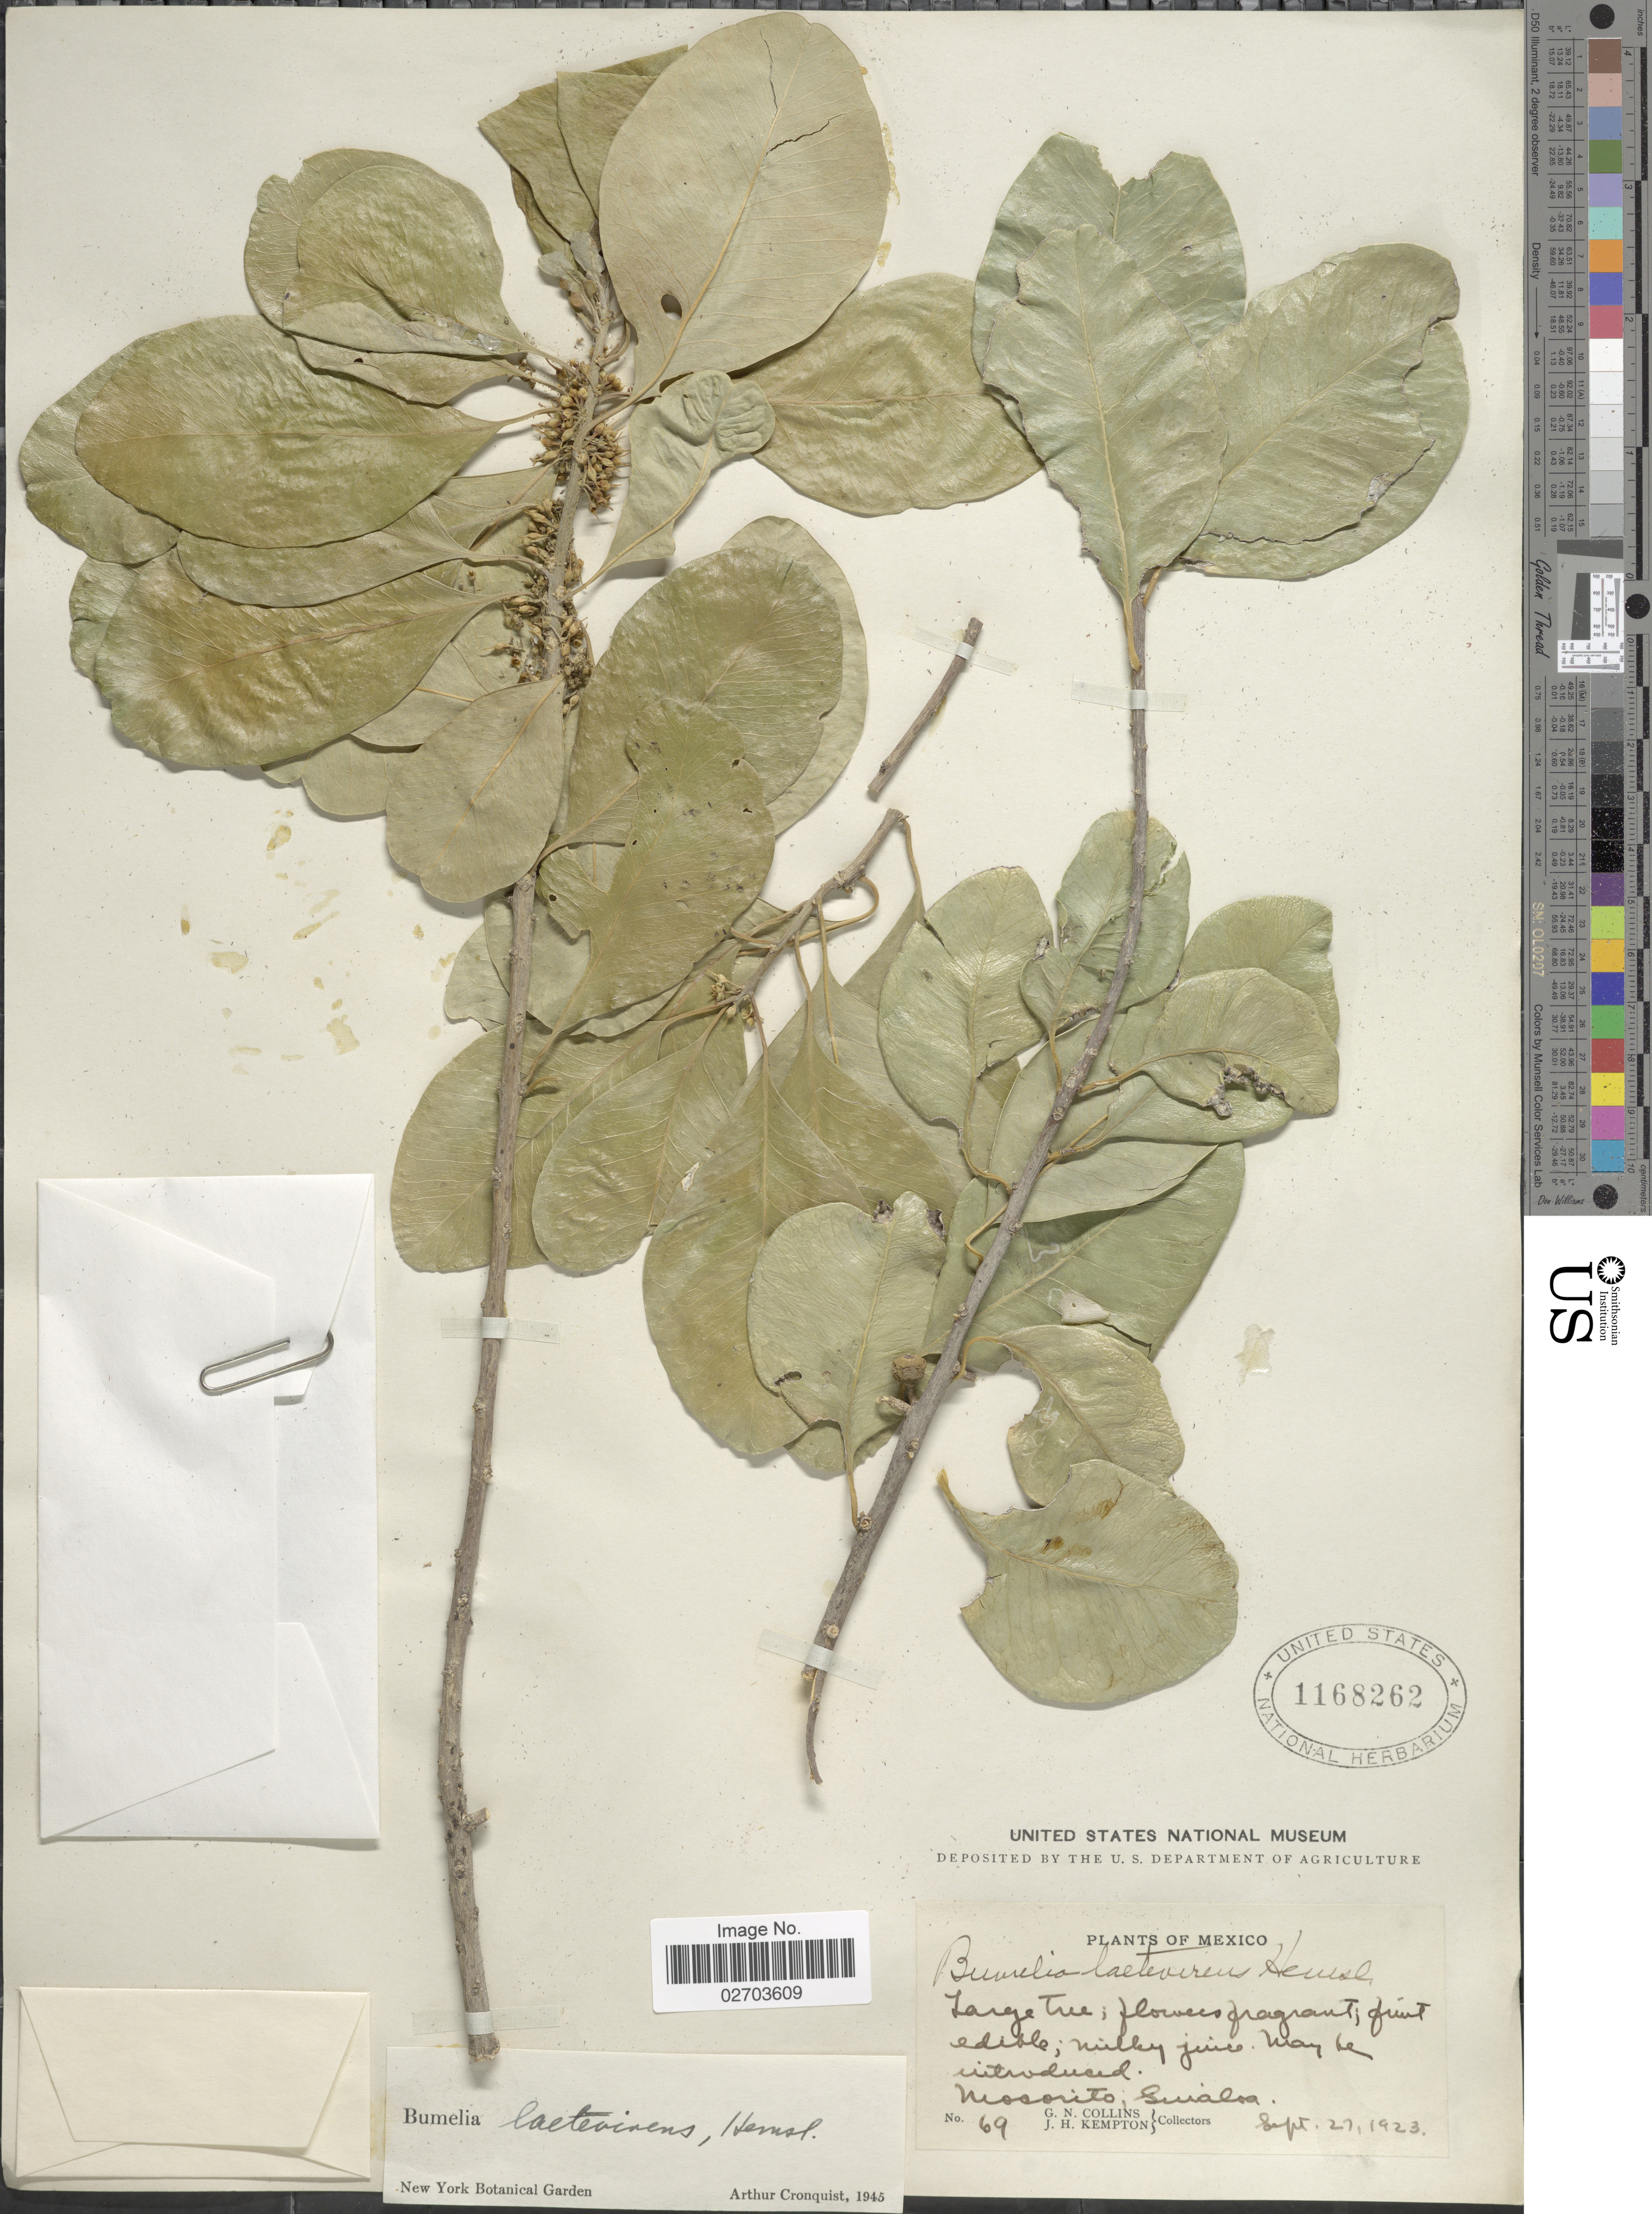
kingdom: Plantae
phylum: Tracheophyta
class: Magnoliopsida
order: Ericales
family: Sapotaceae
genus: Sideroxylon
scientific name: Sideroxylon palmeri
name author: (Rose) T.D. Penn.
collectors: G. Collins & J. H. Kempton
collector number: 69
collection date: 1923-09-27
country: Mexico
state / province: Sinaloa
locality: Mocorito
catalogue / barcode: US 1168262